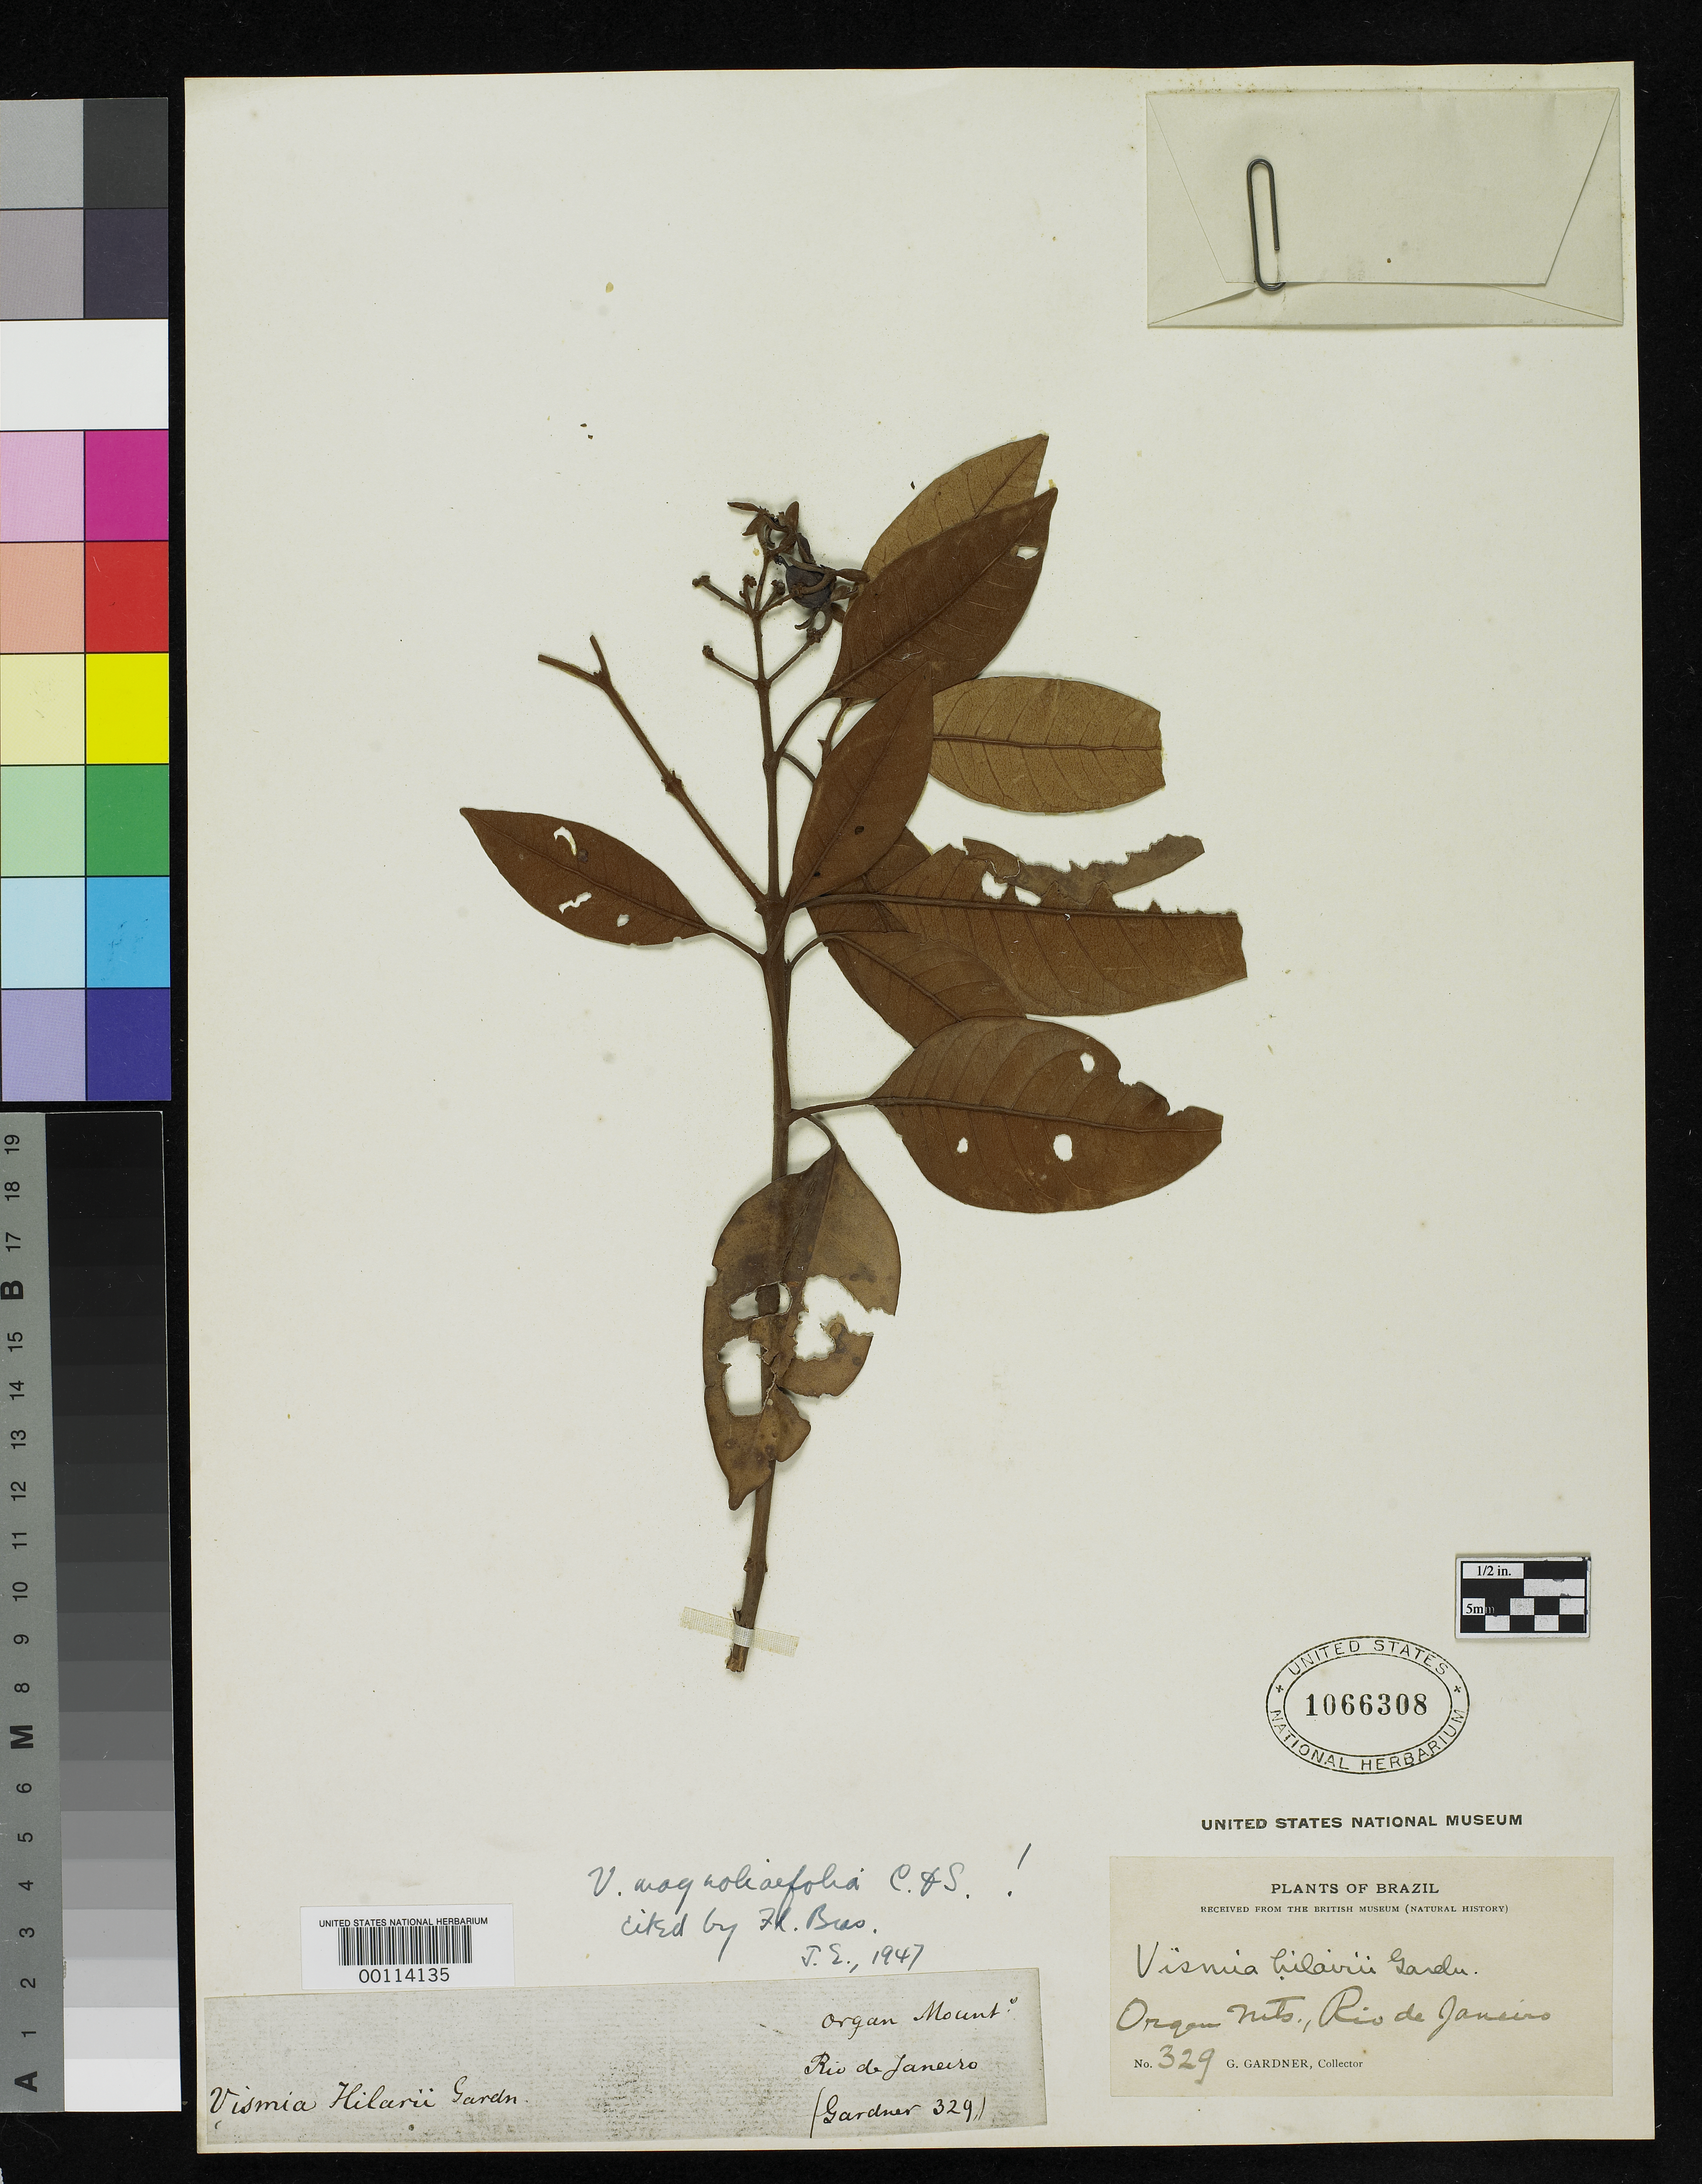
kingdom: Plantae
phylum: Tracheophyta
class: Magnoliopsida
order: Malpighiales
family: Hypericaceae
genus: Vismia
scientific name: Vismia hilairii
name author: Gardner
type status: Isotype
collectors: G. Gardner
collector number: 329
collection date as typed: Jan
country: Brazil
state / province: Rio de Janeiro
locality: Organ Mountains.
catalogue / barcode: US 1066308